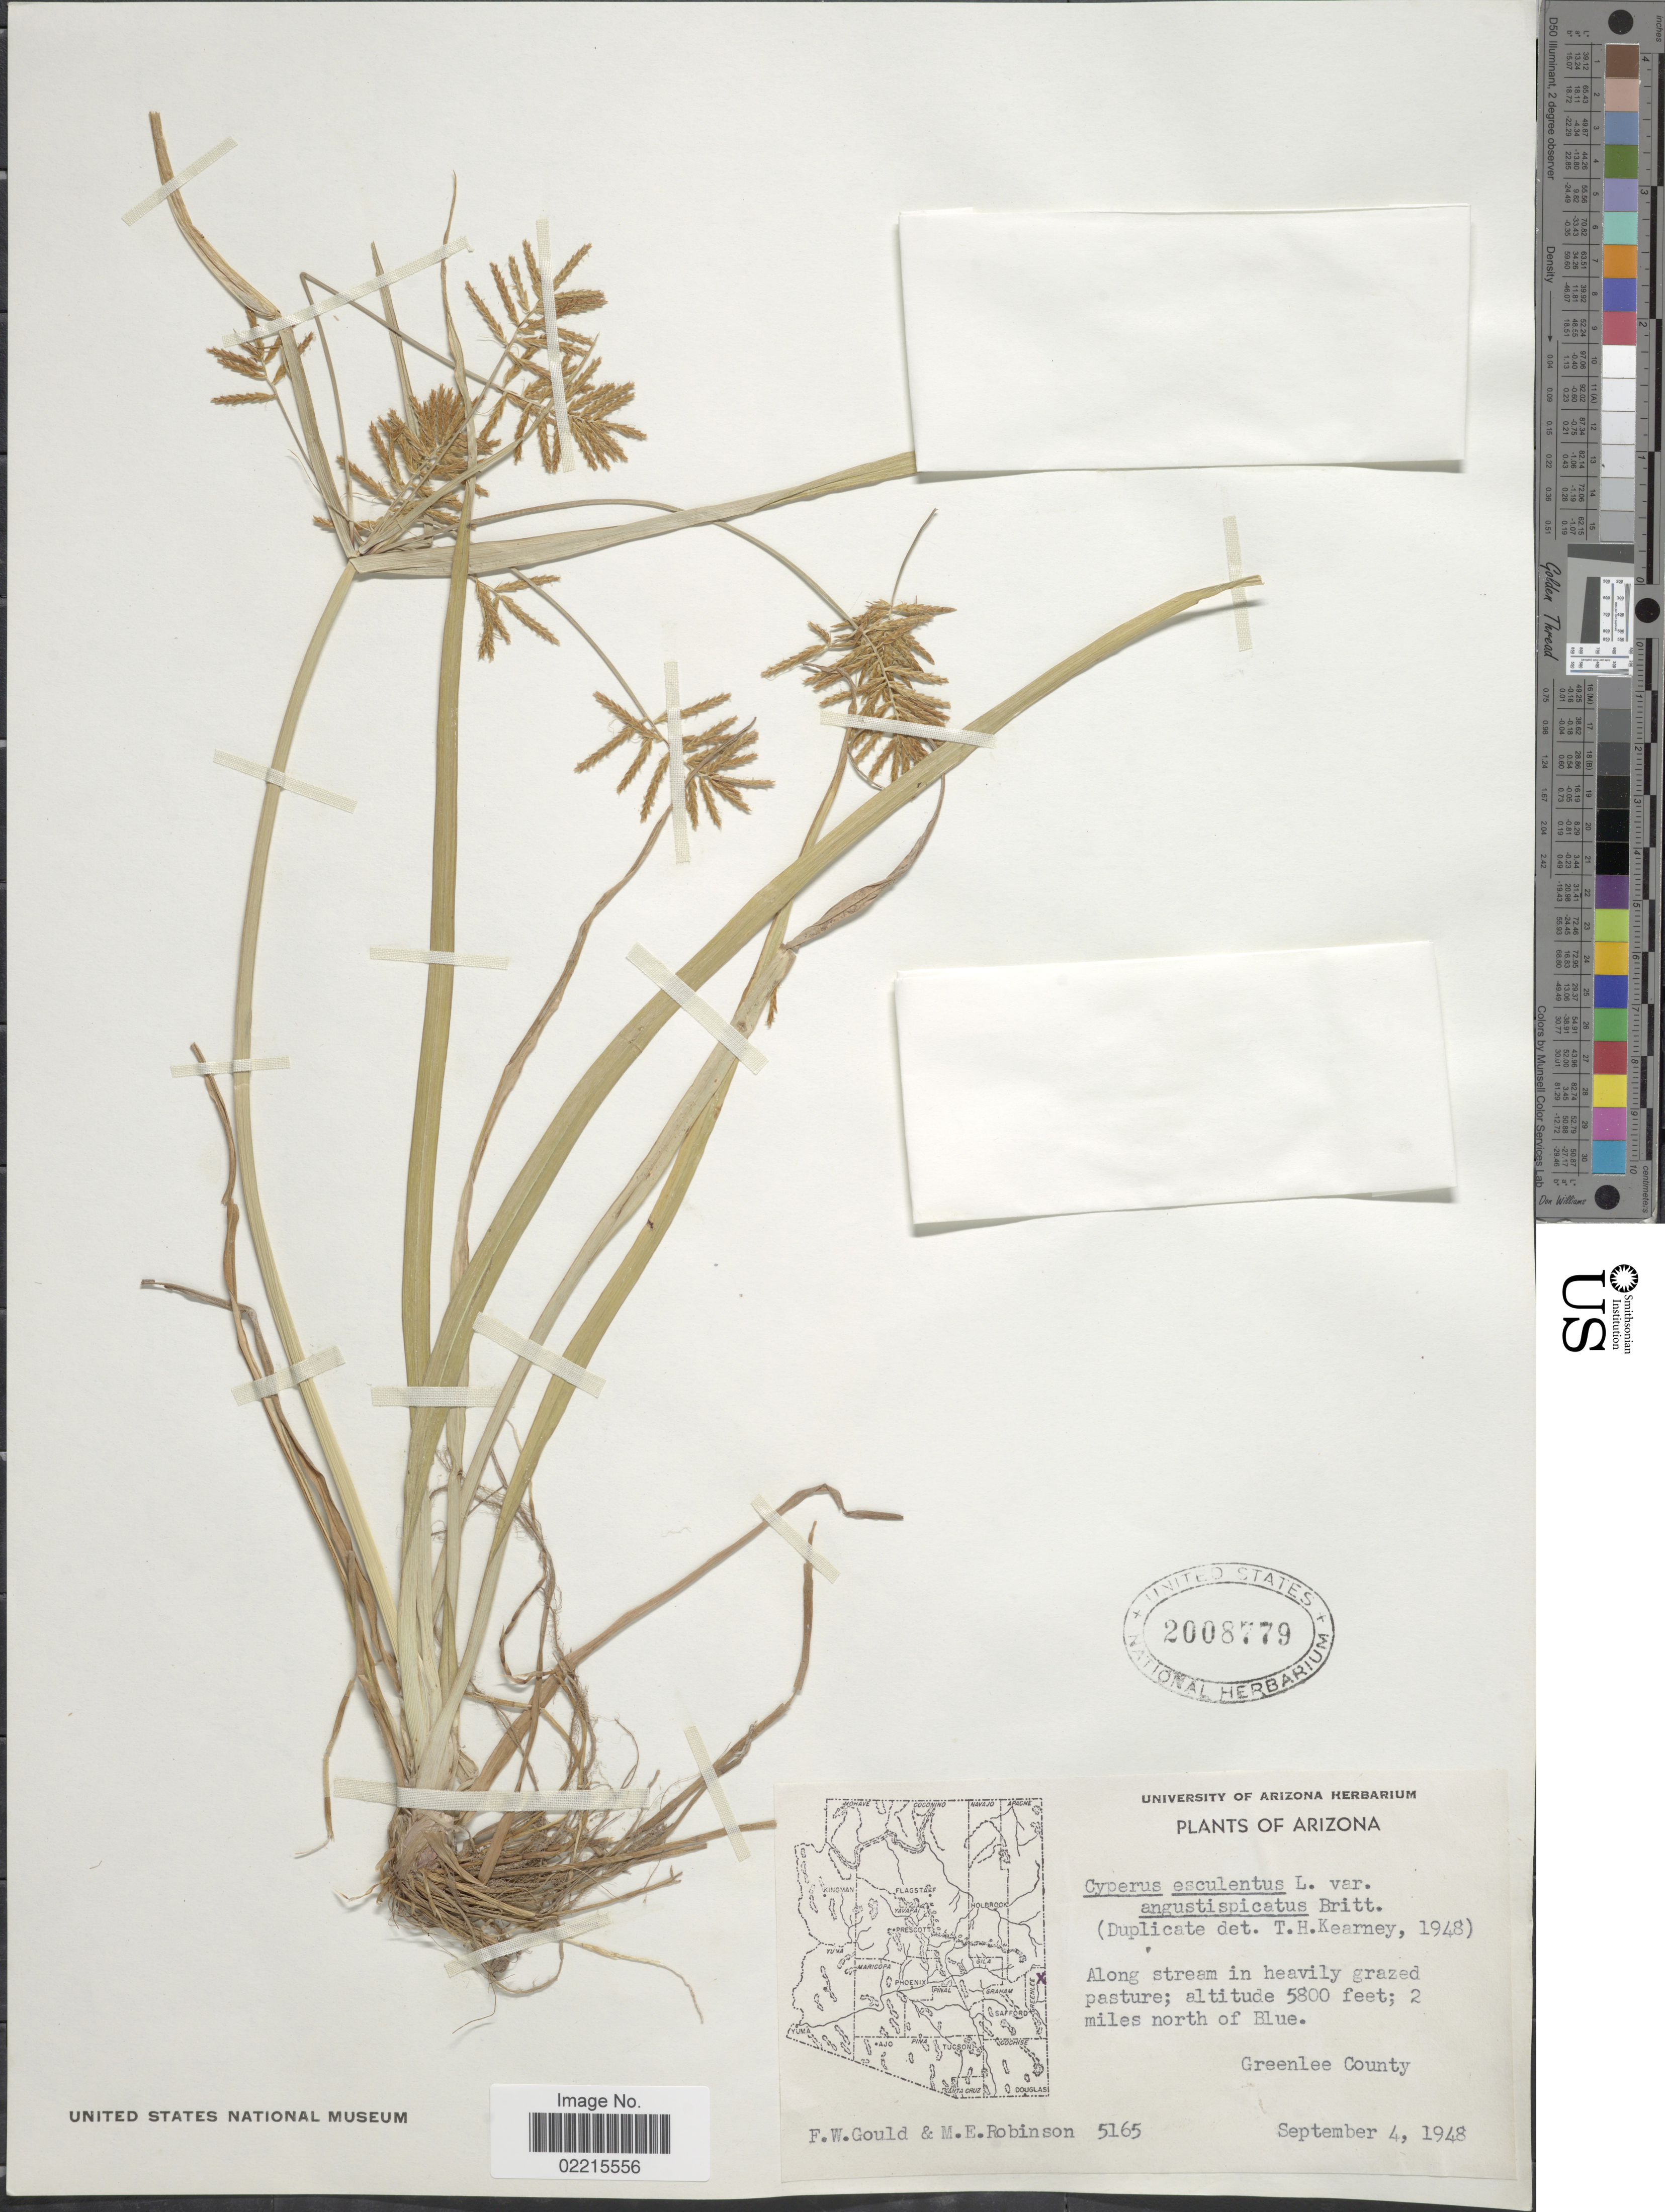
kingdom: Plantae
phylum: Tracheophyta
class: Liliopsida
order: Poales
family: Cyperaceae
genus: Cyperus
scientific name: Cyperus esculentus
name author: L.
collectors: F. W. Gould & M. E. Robinson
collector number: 6165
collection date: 1948-09-04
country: United States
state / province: Arizona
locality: Along stream in heavily grazed pasture; 2 miles north of Blue. Greenlee County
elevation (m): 1768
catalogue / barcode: US 2008779